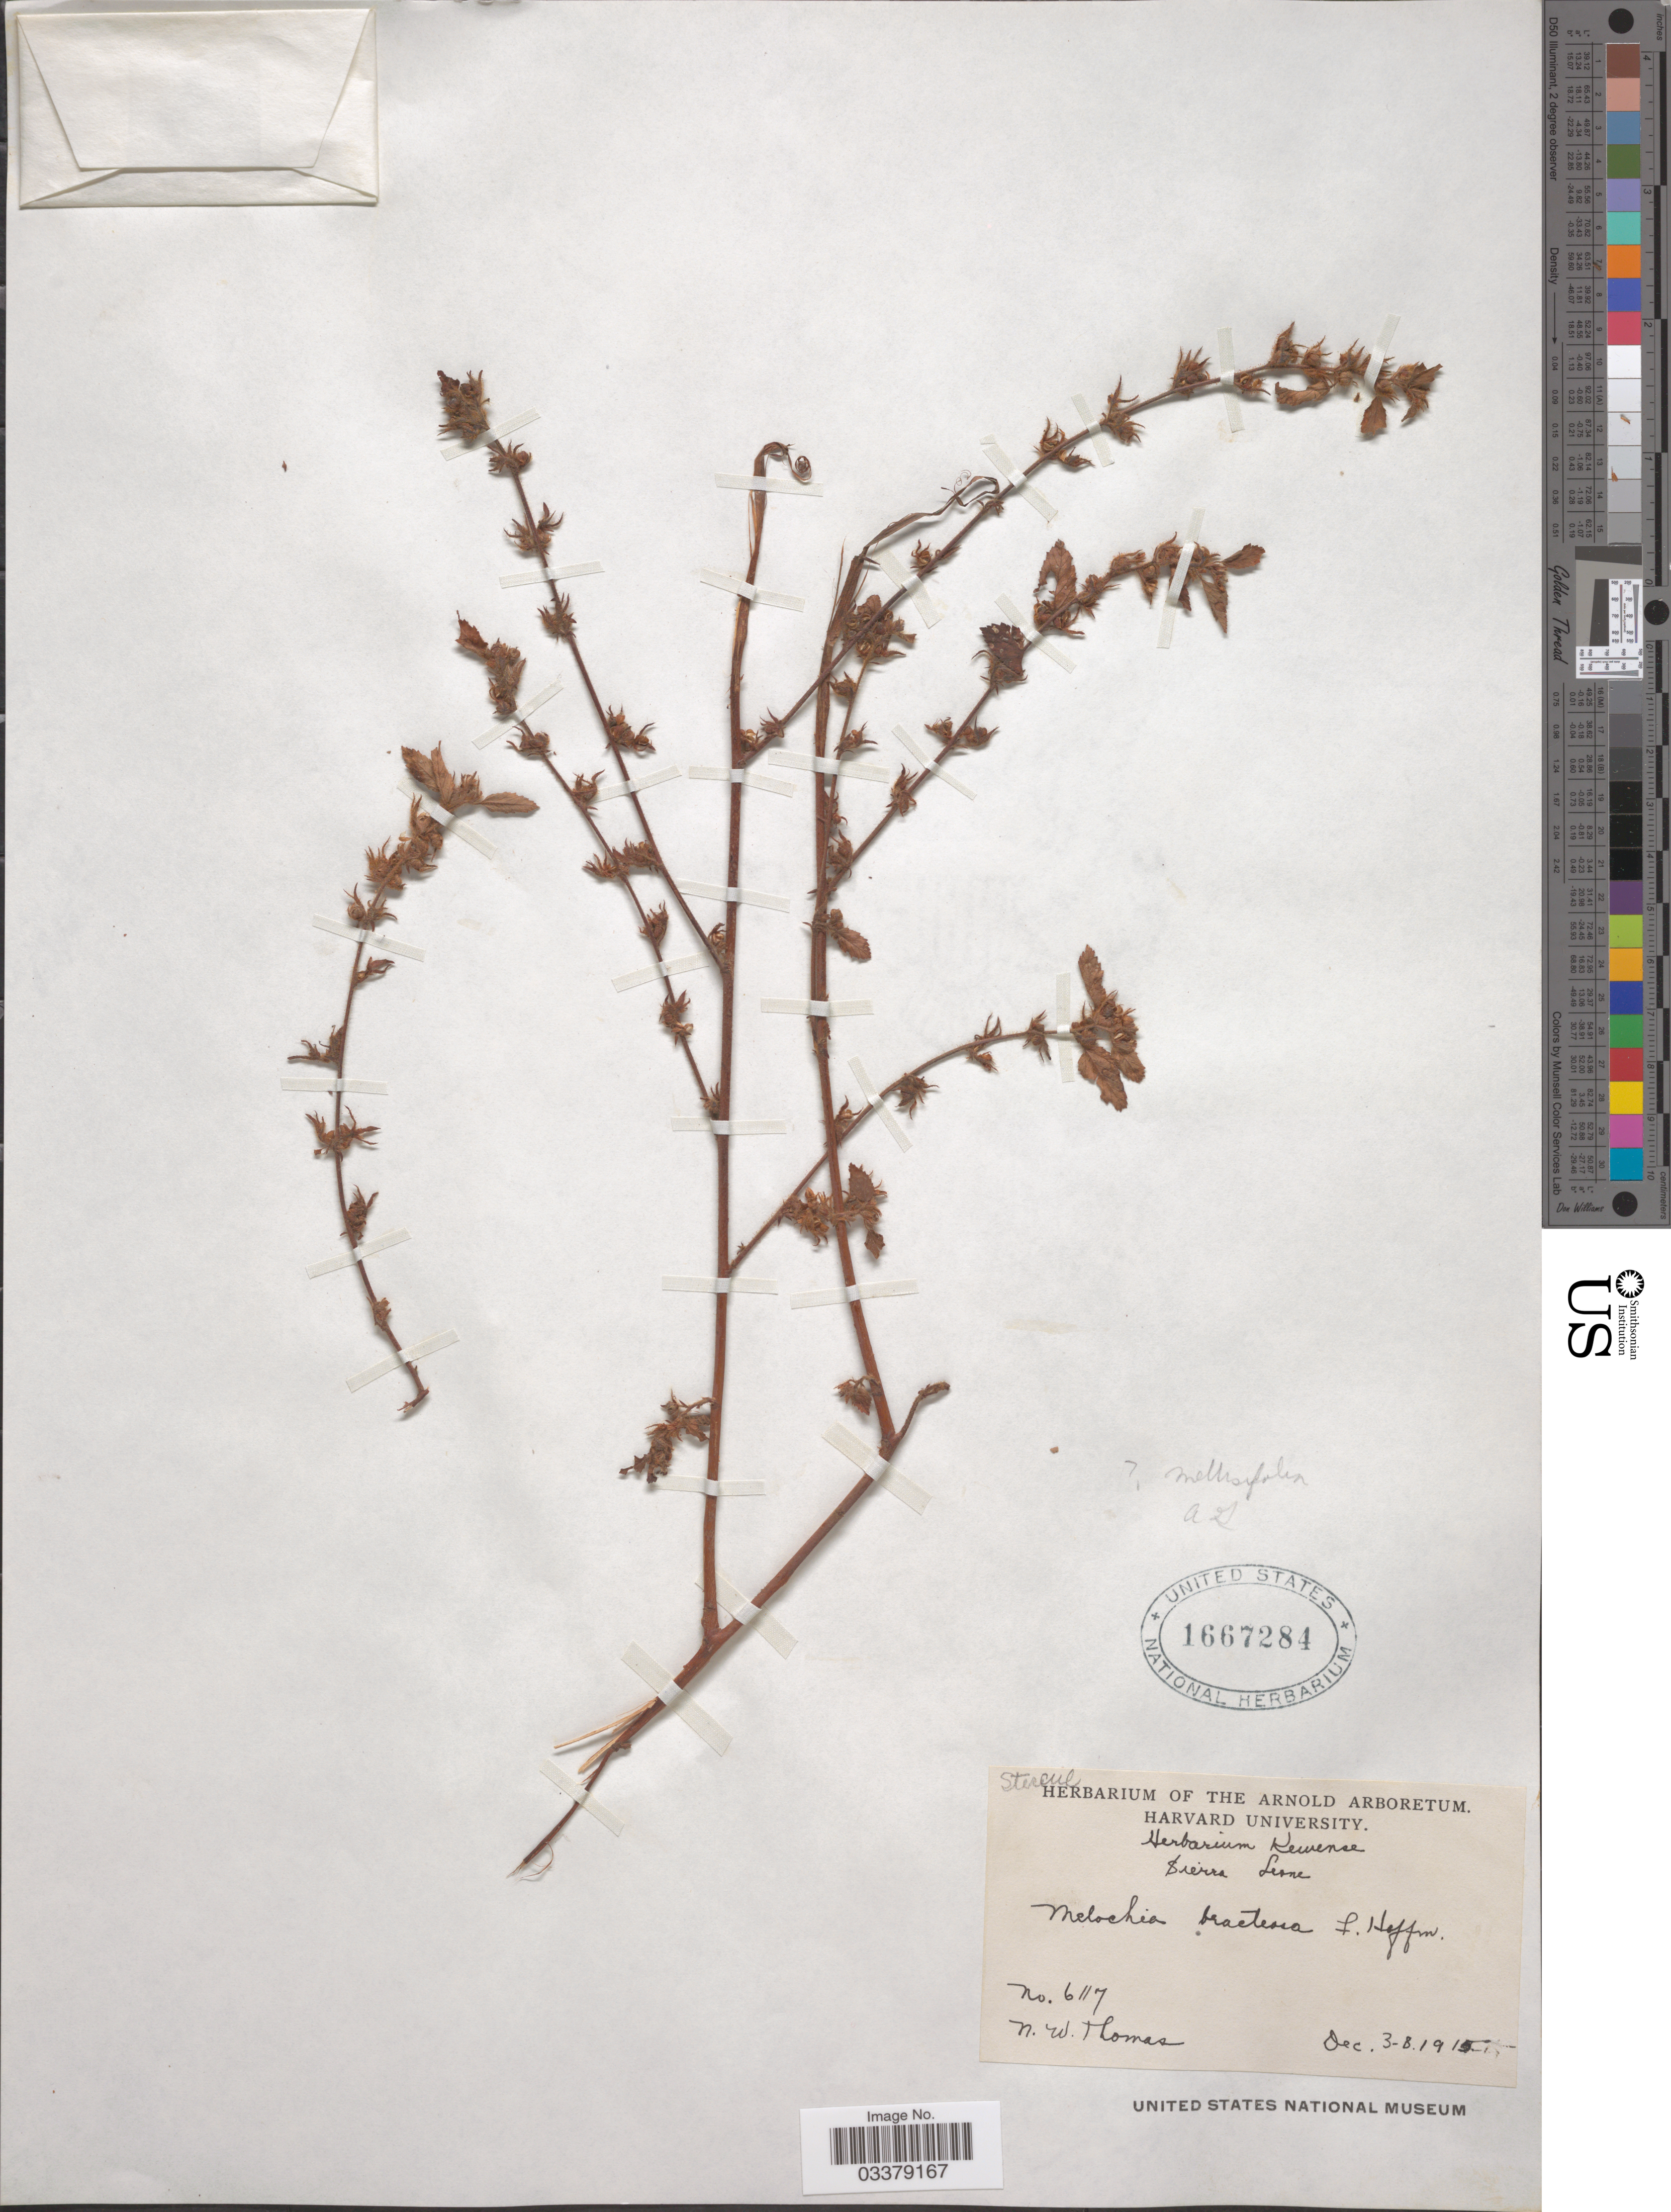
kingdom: Plantae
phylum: Tracheophyta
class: Magnoliopsida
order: Malvales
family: Malvaceae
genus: Melochia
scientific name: Melochia melissifolia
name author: Benth.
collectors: N. Thomas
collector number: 6117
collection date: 1915-12-03/1915-12-08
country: Sierra Leone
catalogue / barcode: US 1667284